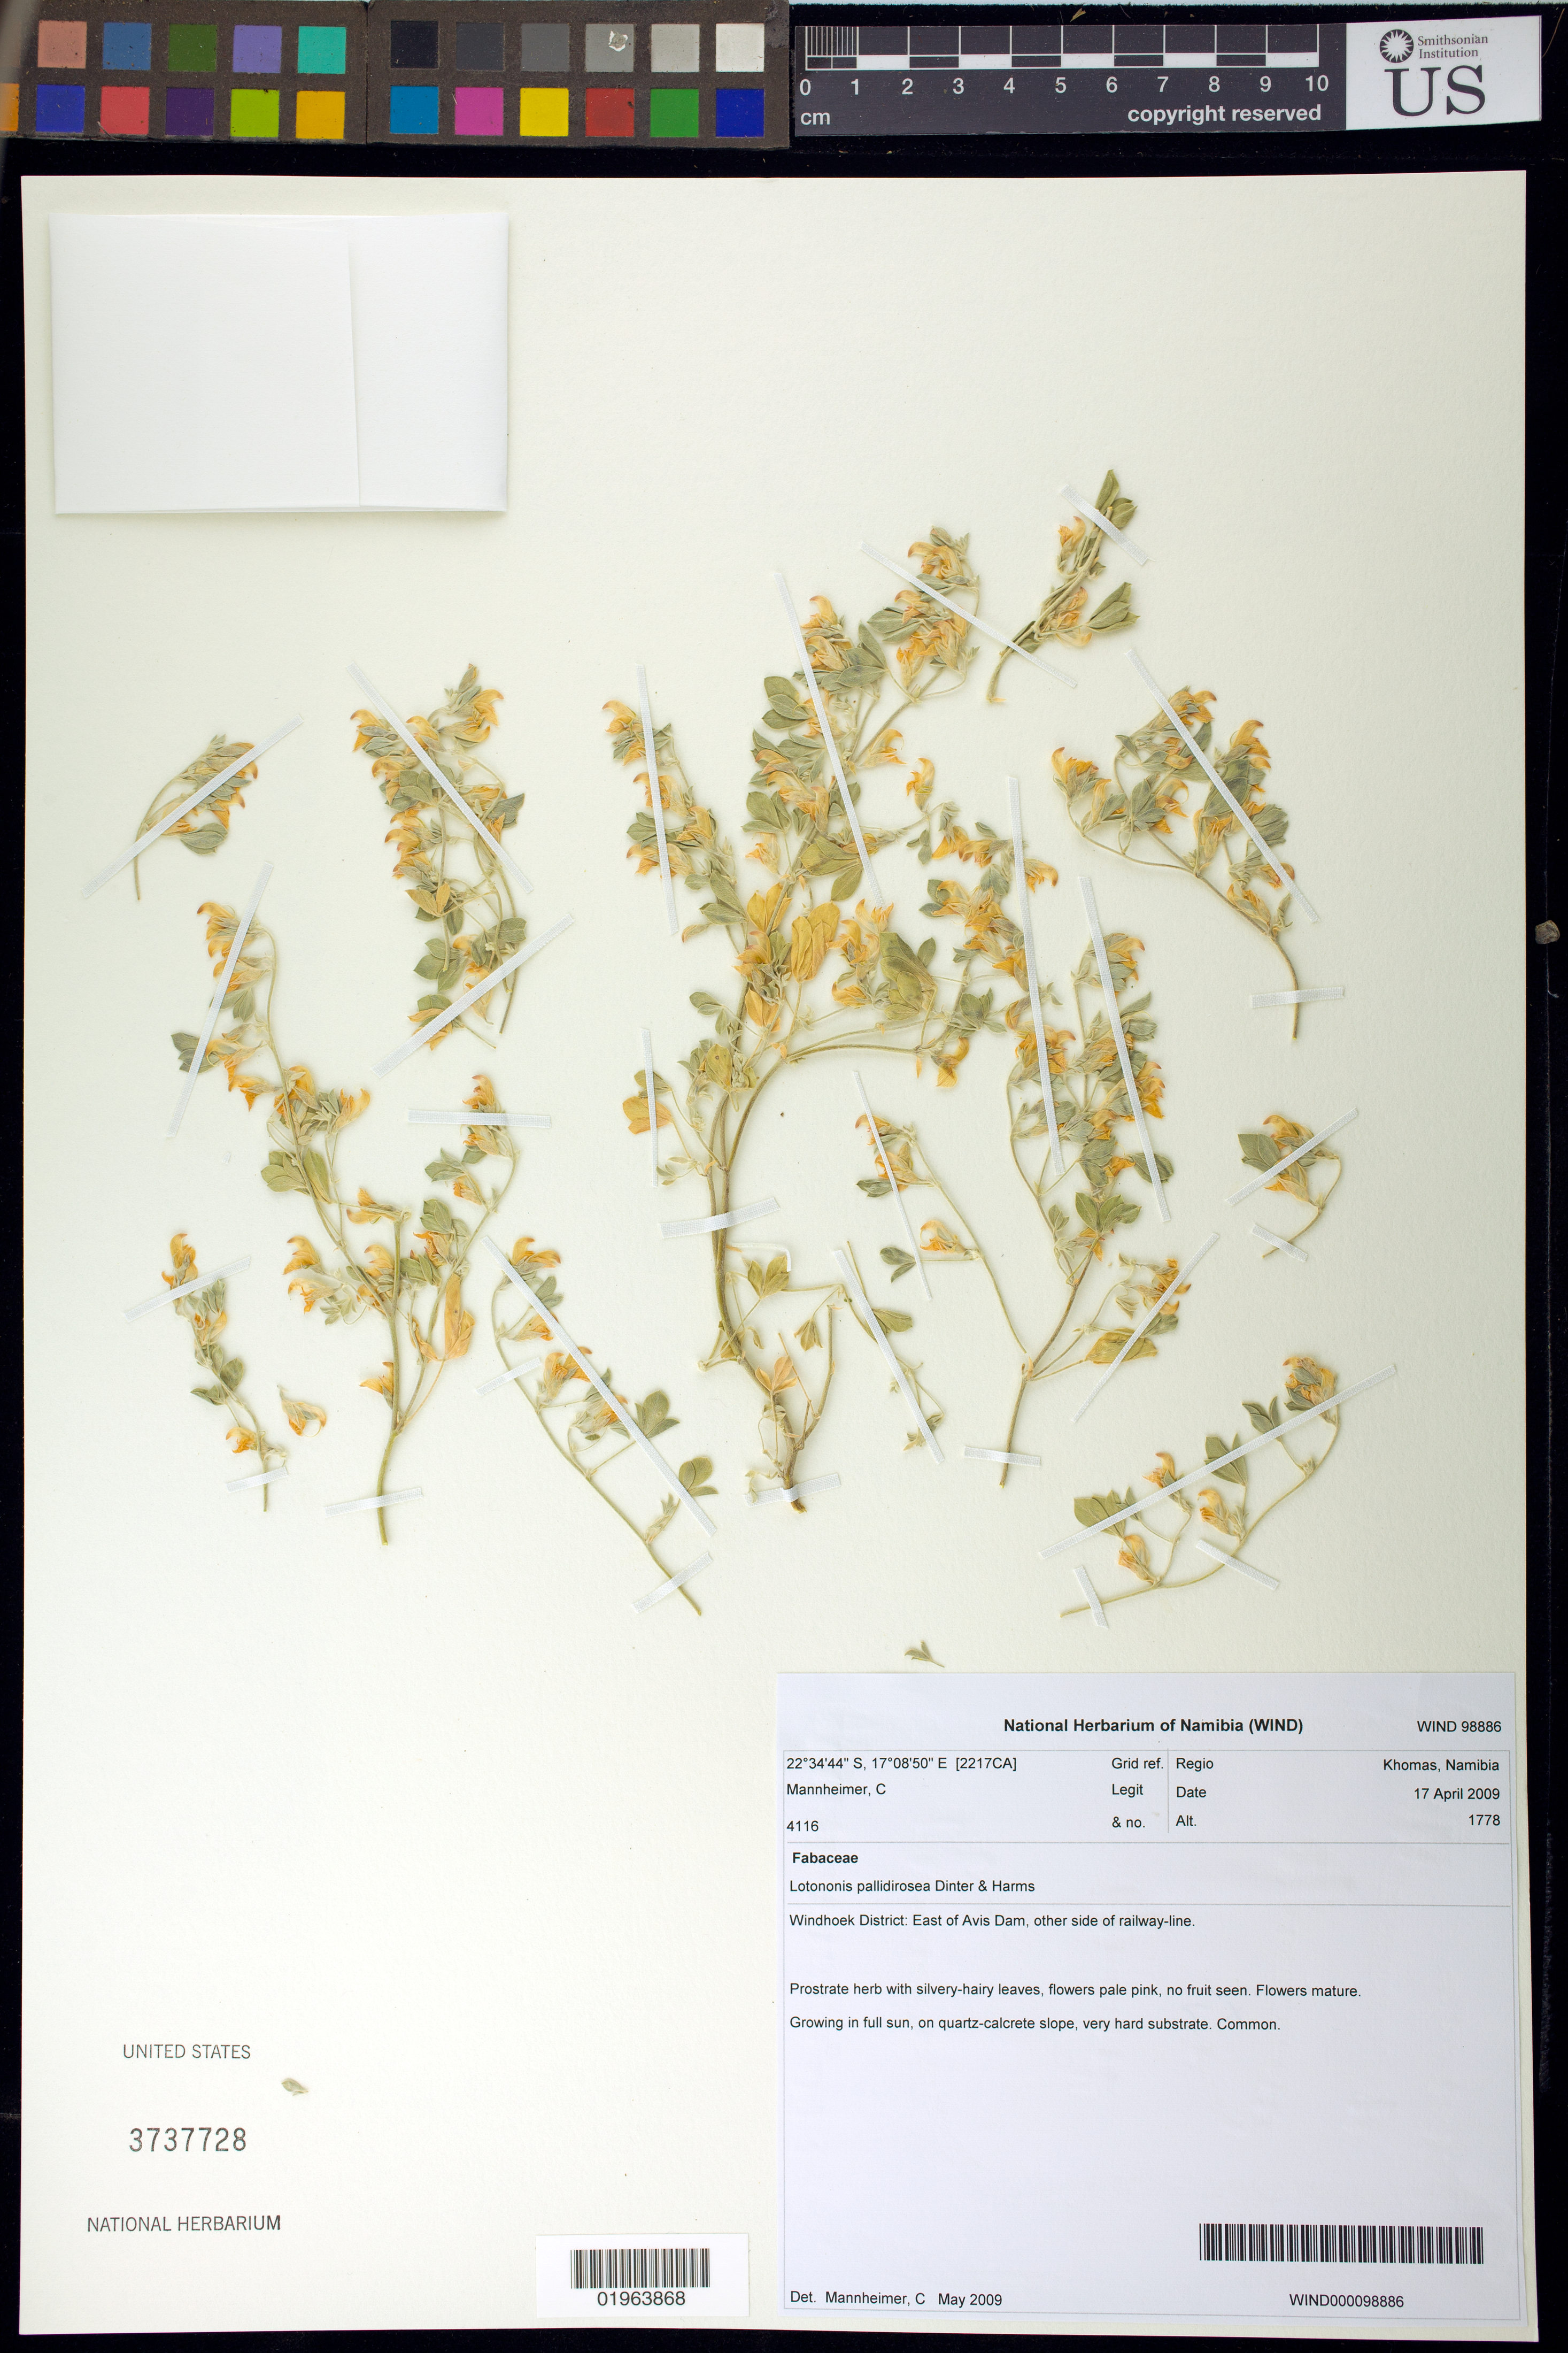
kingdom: Plantae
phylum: Tracheophyta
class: Magnoliopsida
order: Fabales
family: Fabaceae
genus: Lotononis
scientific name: Lotononis pallidirosea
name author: Dinter & Harms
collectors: C. A. Mannheimer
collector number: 4116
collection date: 2009-04-17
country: Namibia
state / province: Khomas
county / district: Windhoek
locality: E of Avis Dam, other side of railway-line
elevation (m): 1778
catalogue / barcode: US 3737728